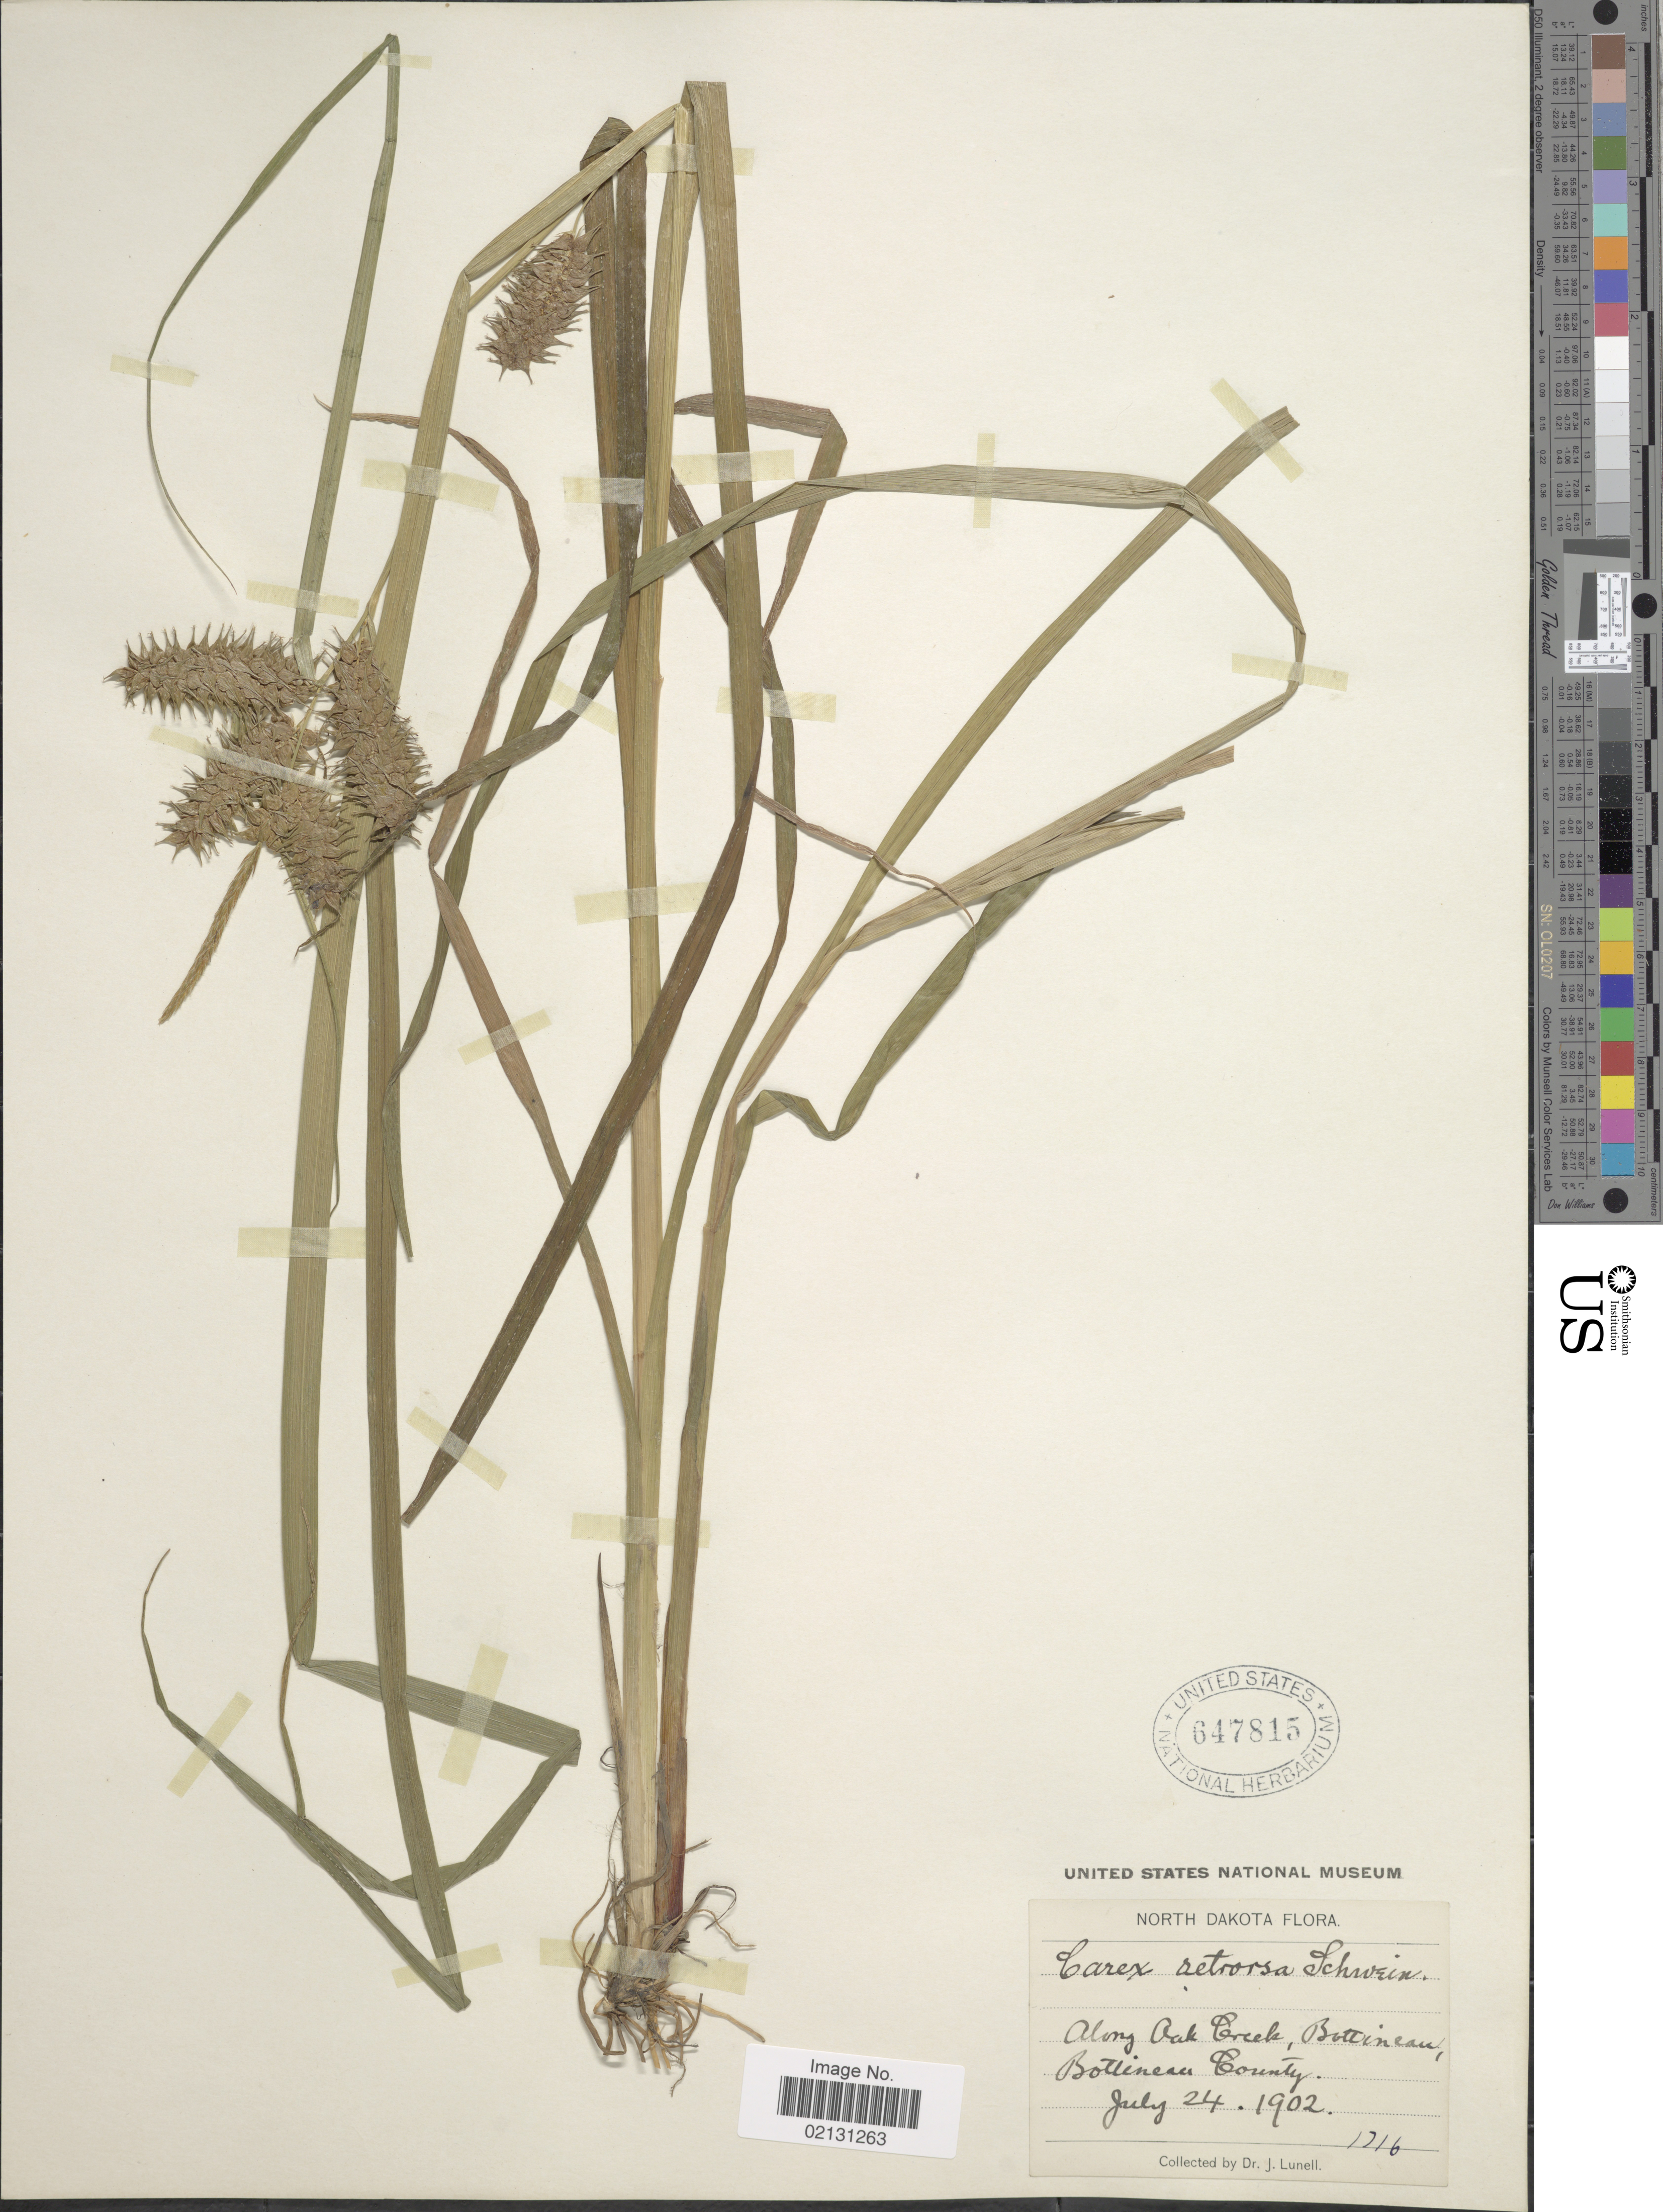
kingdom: Plantae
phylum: Tracheophyta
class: Liliopsida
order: Poales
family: Cyperaceae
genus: Carex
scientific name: Carex retrorsa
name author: Schwein.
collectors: J. Lunell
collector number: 1716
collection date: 1902-07-24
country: United States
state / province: North Dakota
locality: Along Oak Creek, Bottineau, Bottineau County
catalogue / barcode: US 647815